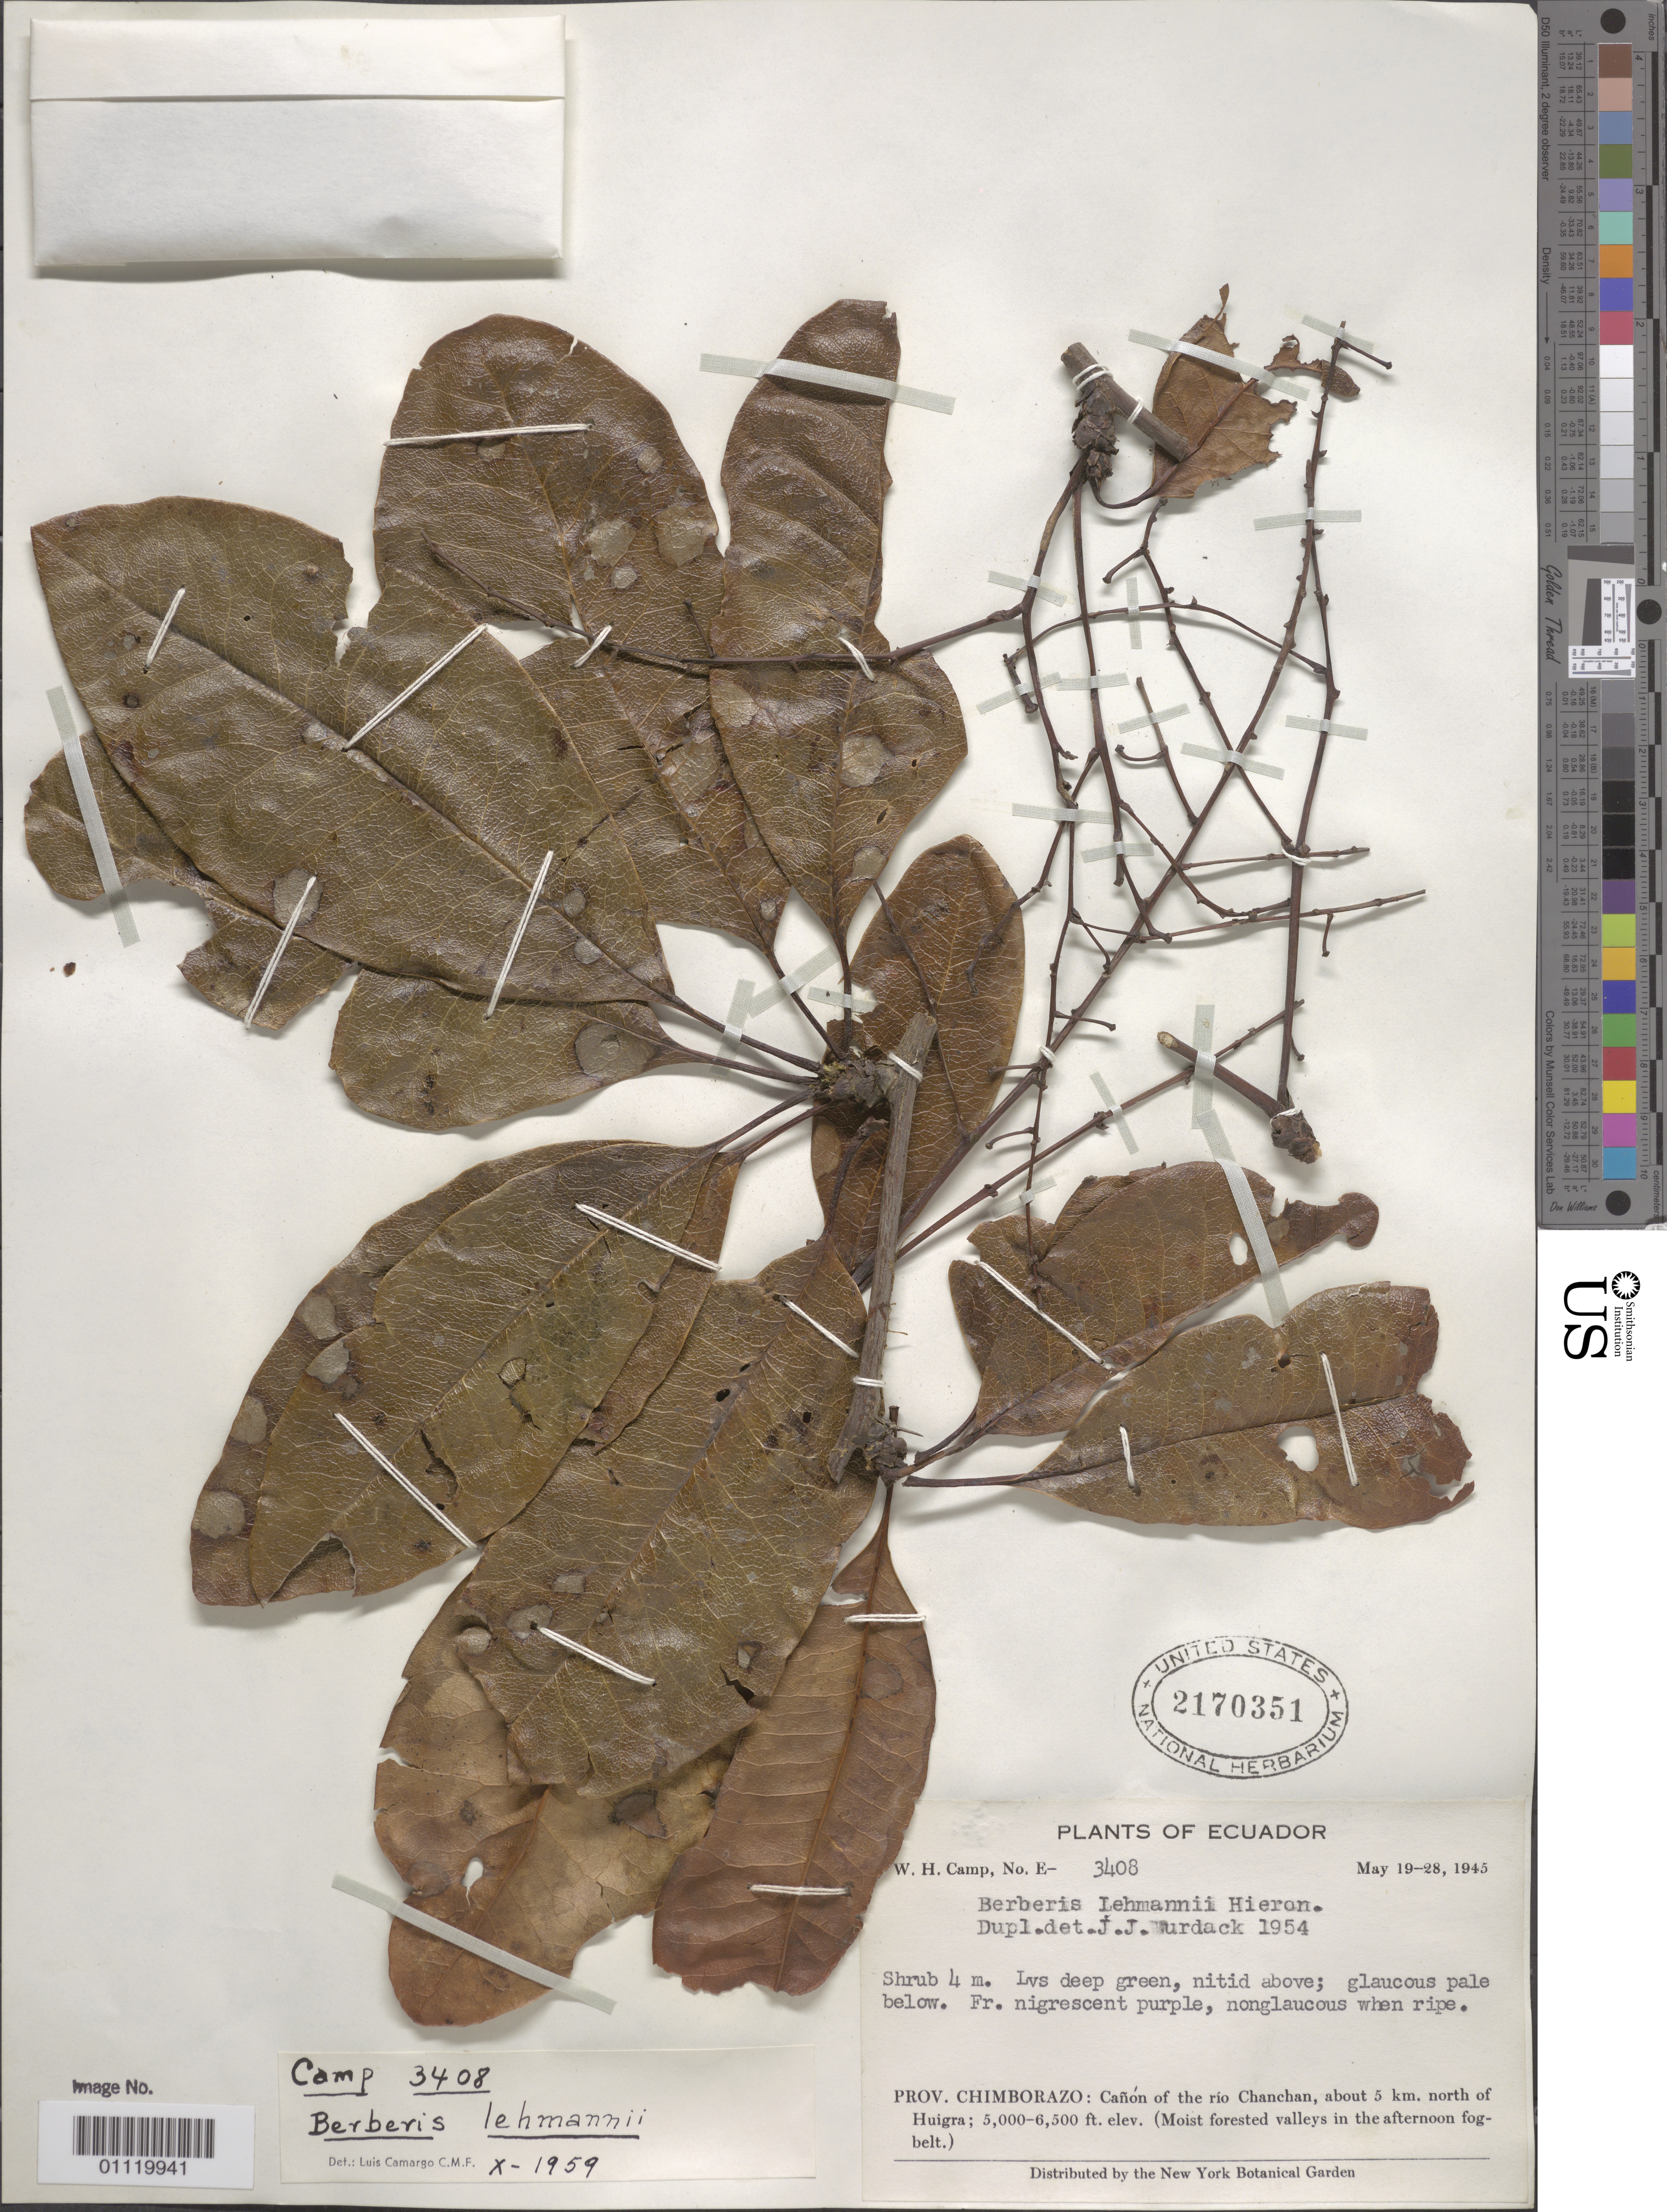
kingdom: Plantae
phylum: Tracheophyta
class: Magnoliopsida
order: Ranunculales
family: Berberidaceae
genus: Berberis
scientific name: Berberis lehmannii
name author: Hieron.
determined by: Wurdack, John J., (US), US (UNITED STATES)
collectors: W. H. Camp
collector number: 3408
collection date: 1945-05-19/1945-05-28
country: Ecuador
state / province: Chimborazo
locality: Canon of the rio Chaneban, about 5 km north of Huigra. Moist forested valleys in the afternoon fogbelt.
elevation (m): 1524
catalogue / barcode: US 2170351